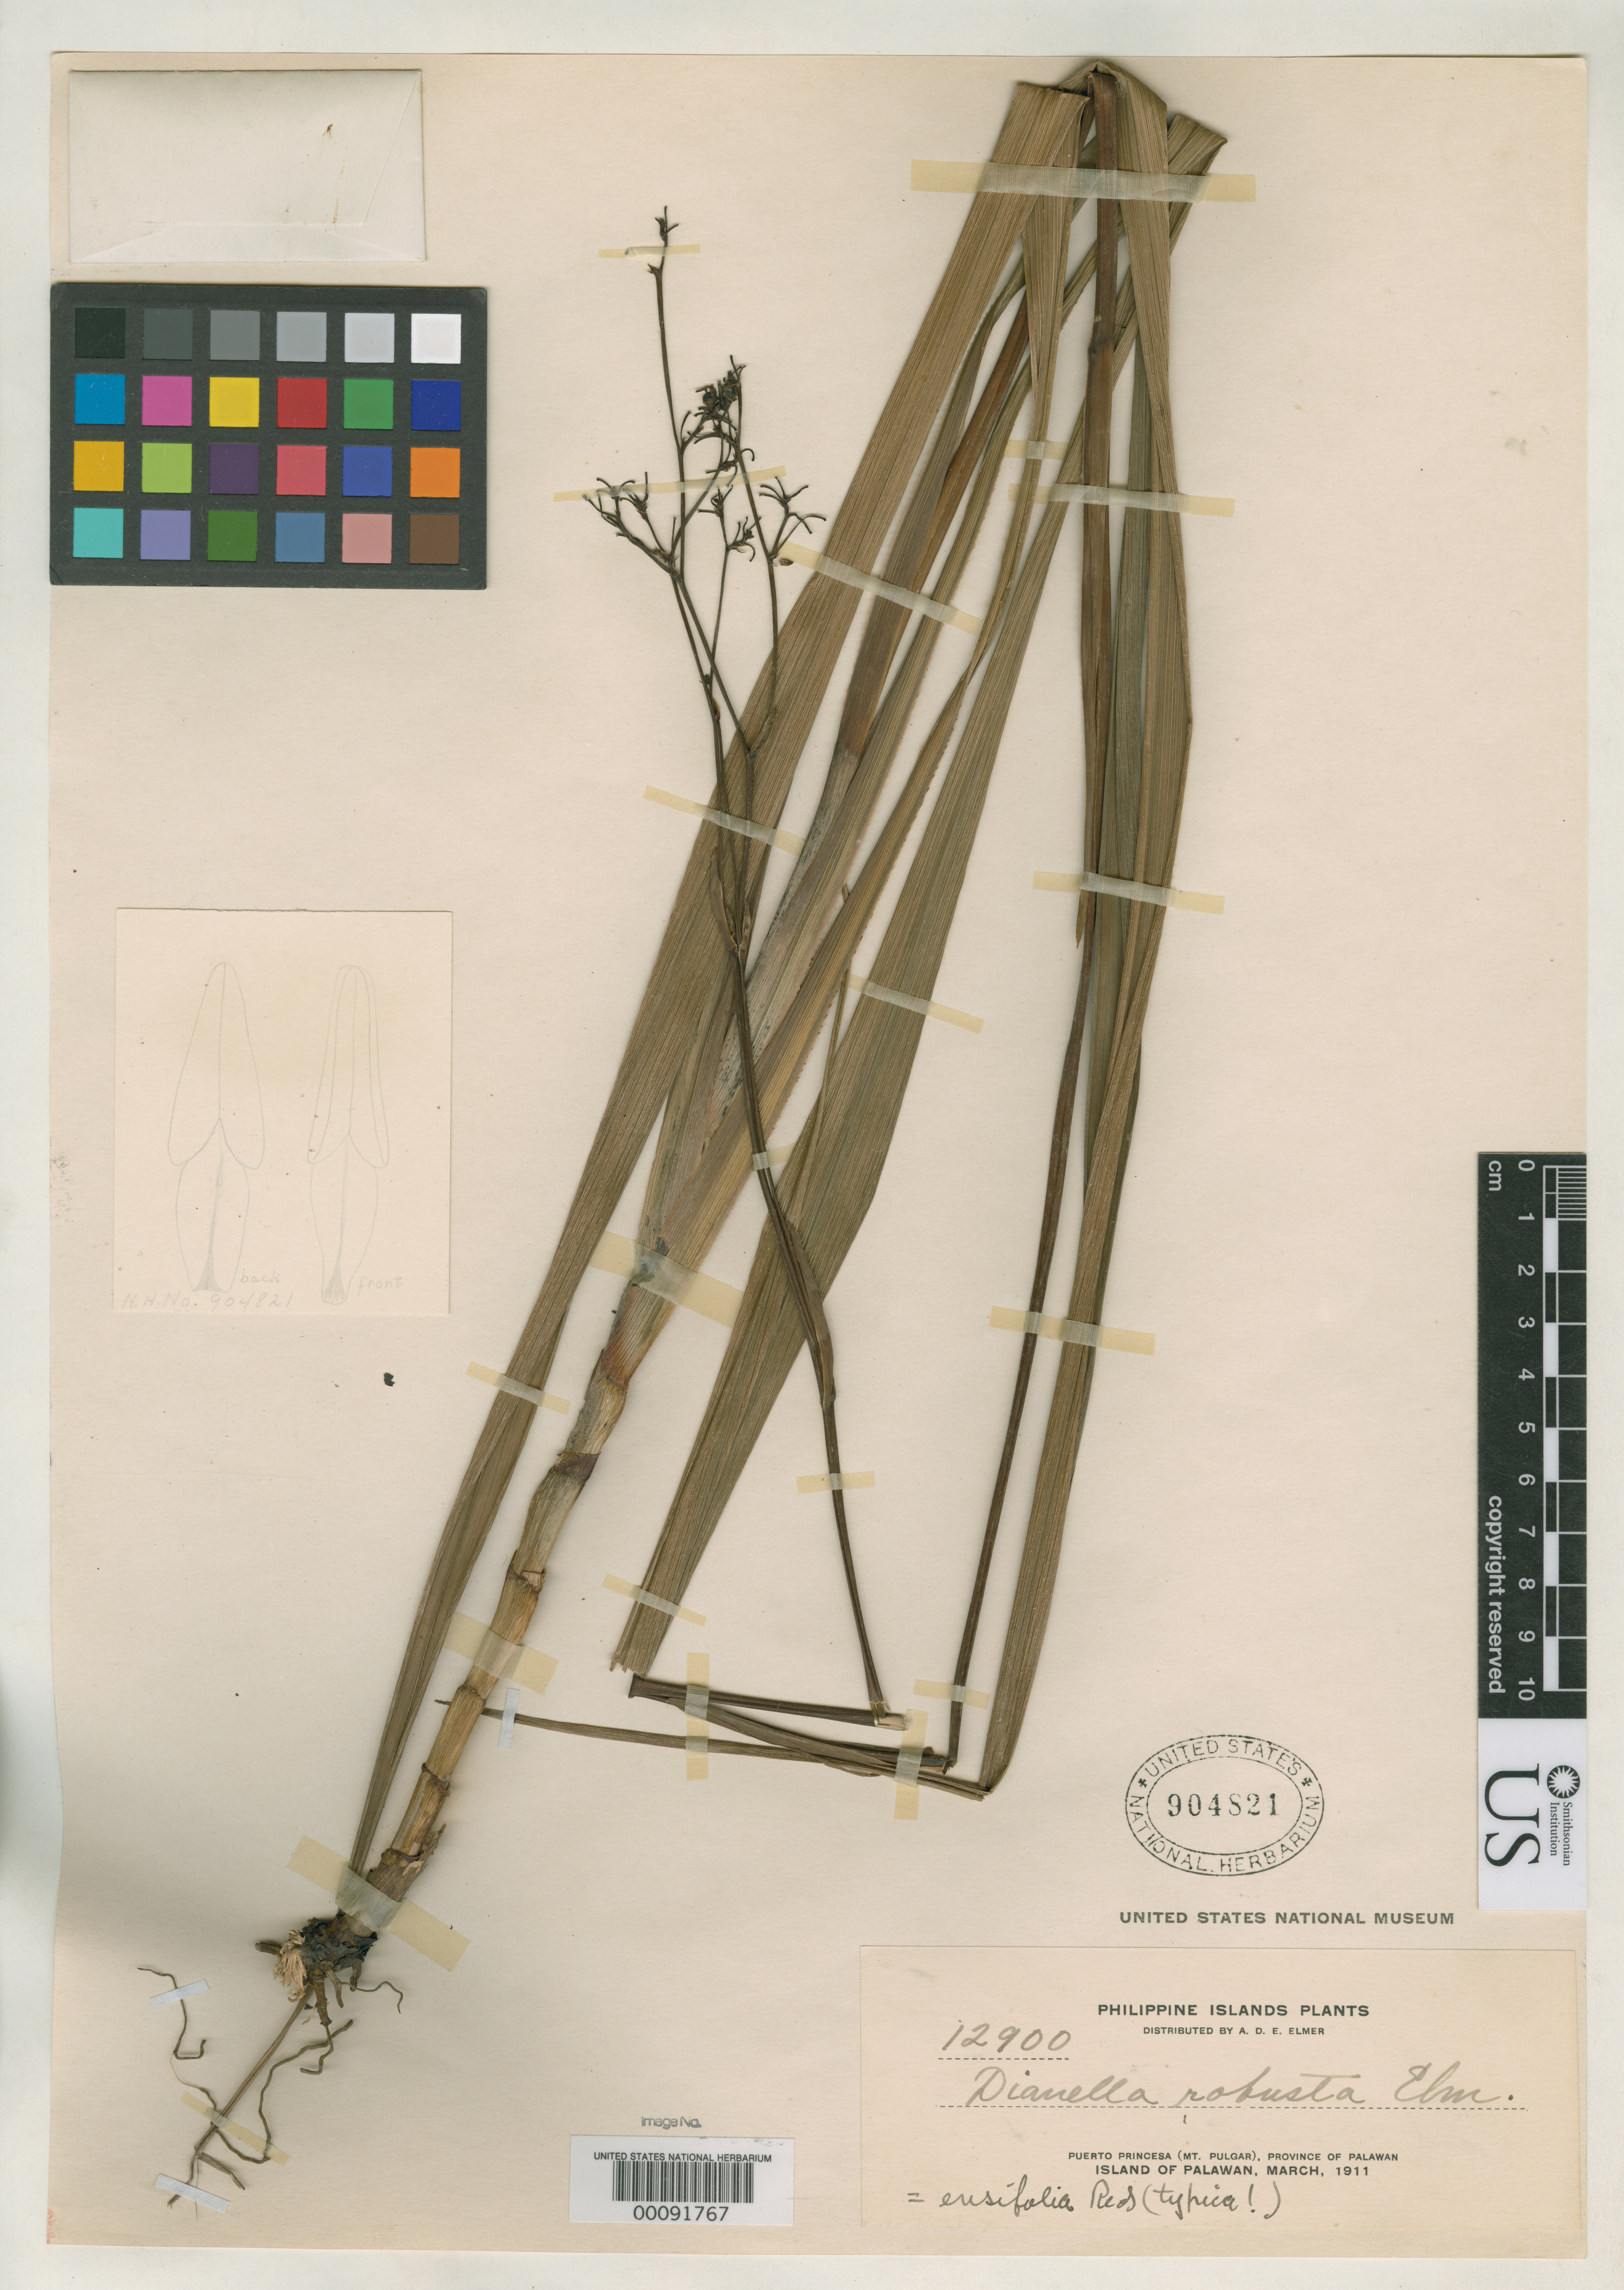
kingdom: Plantae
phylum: Tracheophyta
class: Liliopsida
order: Asparagales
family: Asphodelaceae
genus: Dianella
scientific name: Dianella robusta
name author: Elmer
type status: Type Fragment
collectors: A. D. E. Elmer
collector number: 12900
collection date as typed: Mar 1911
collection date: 1911-03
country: Philippines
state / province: Mimaropa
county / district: Palawan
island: Palawan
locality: Puerto Princesa (Mt. Pulgar).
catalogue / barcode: US 904821